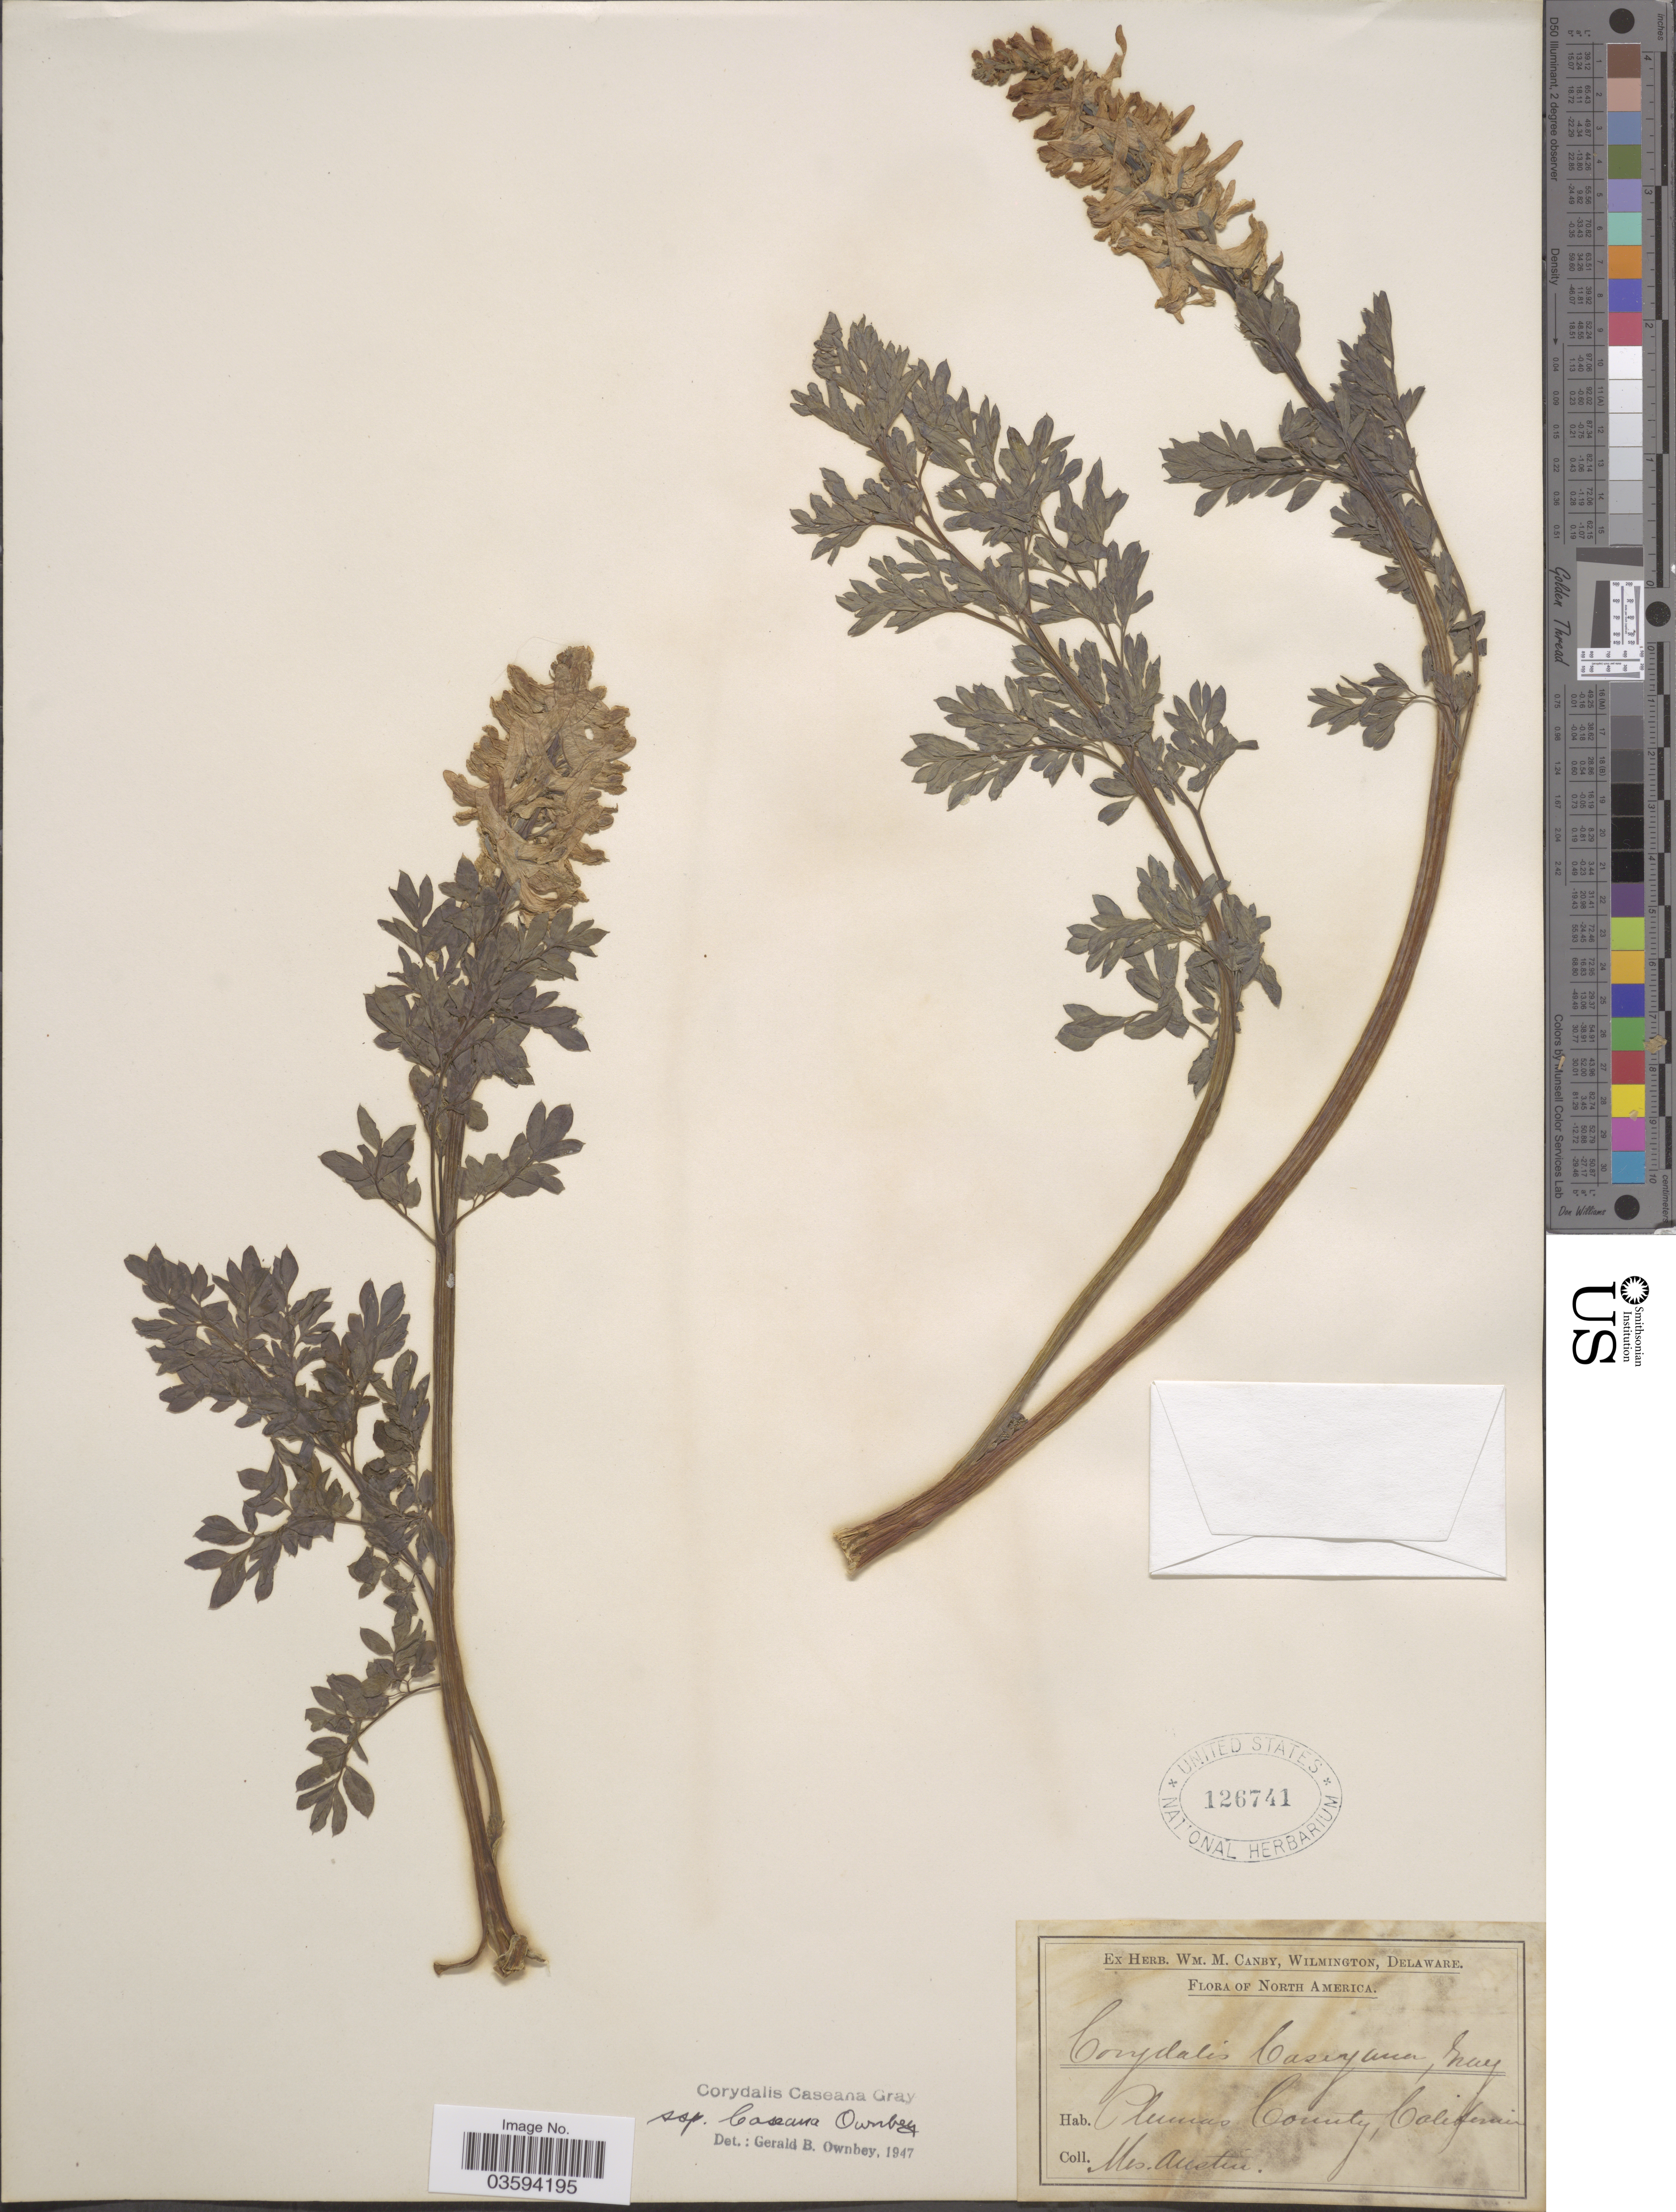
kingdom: Plantae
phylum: Tracheophyta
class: Magnoliopsida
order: Ranunculales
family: Papaveraceae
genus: Corydalis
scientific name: Corydalis caseana subsp. caseana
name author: A. Gray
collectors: Austin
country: United States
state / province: California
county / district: Plumas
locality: Plumas County.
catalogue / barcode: US 126741